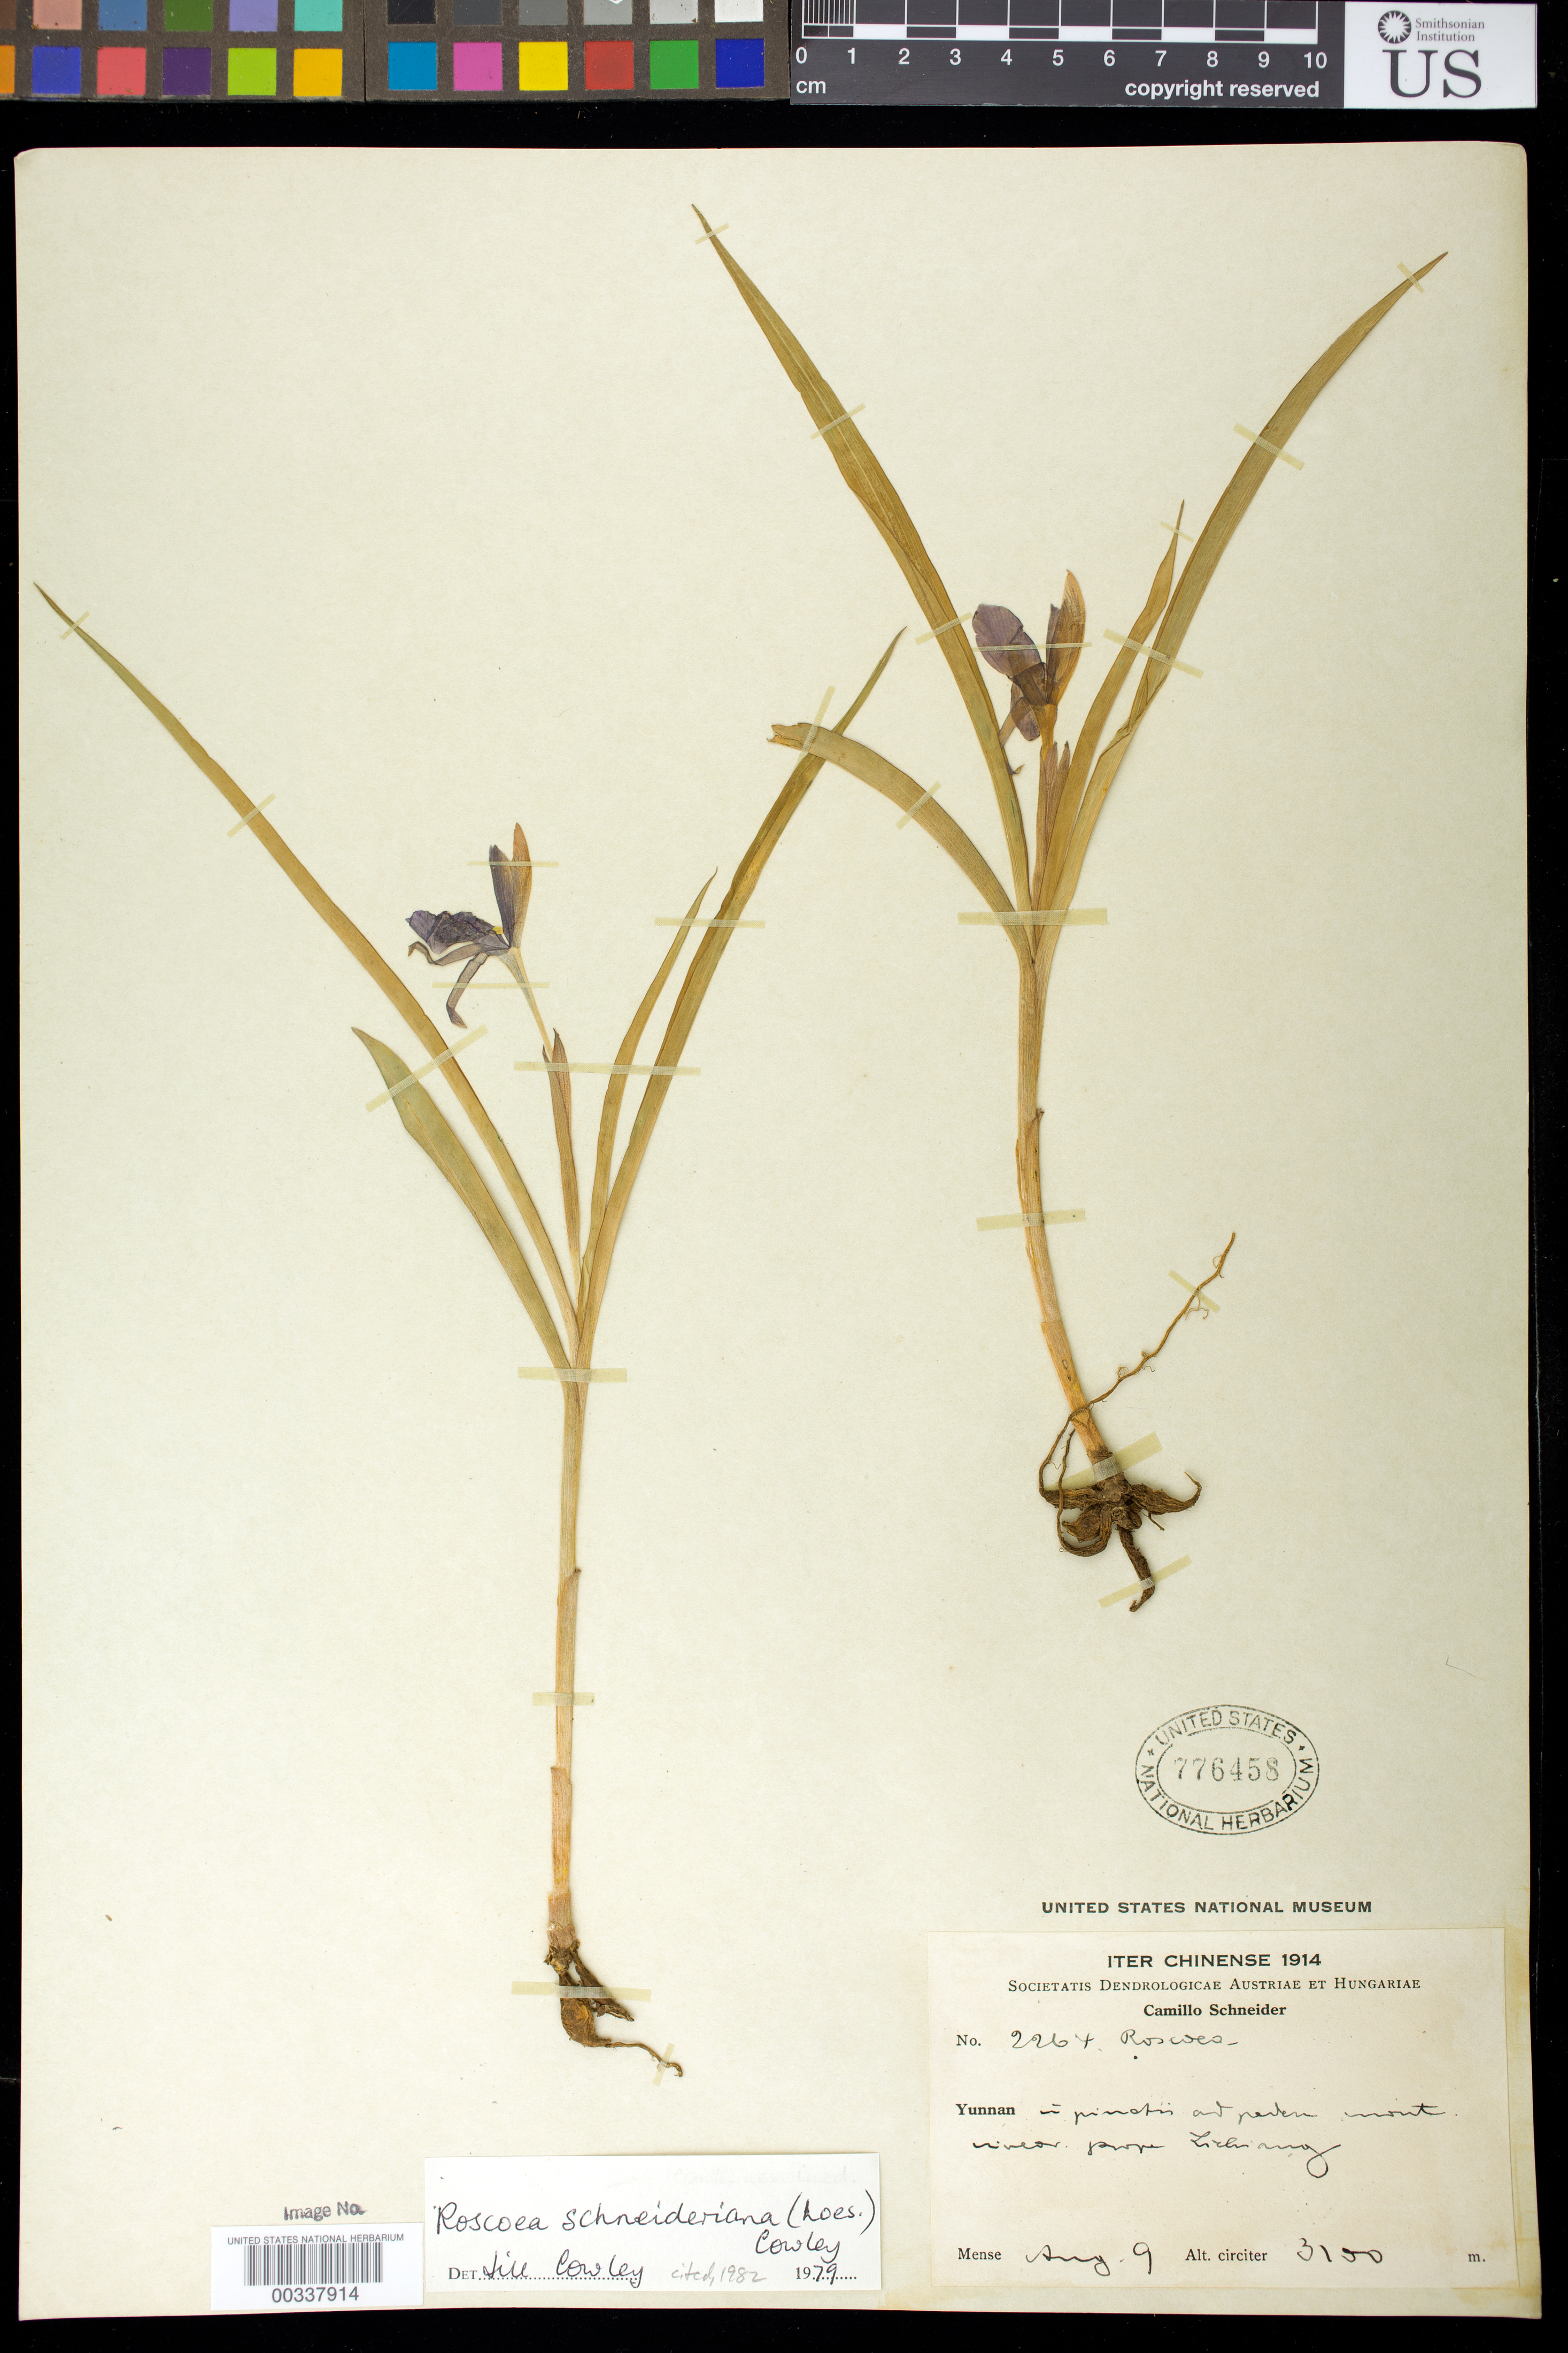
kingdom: Plantae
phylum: Tracheophyta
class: Liliopsida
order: Zingiberales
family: Zingiberaceae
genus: Roscoea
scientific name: Roscoea schneideriana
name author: (Loes.) Cowley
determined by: Cowley, J.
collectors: C. K. Schneider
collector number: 2264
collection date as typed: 09 Aug 1914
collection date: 1914-08-09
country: China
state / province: Yunnan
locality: In pinchis and rechen mont. iveor prope lichnang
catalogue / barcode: US 776458